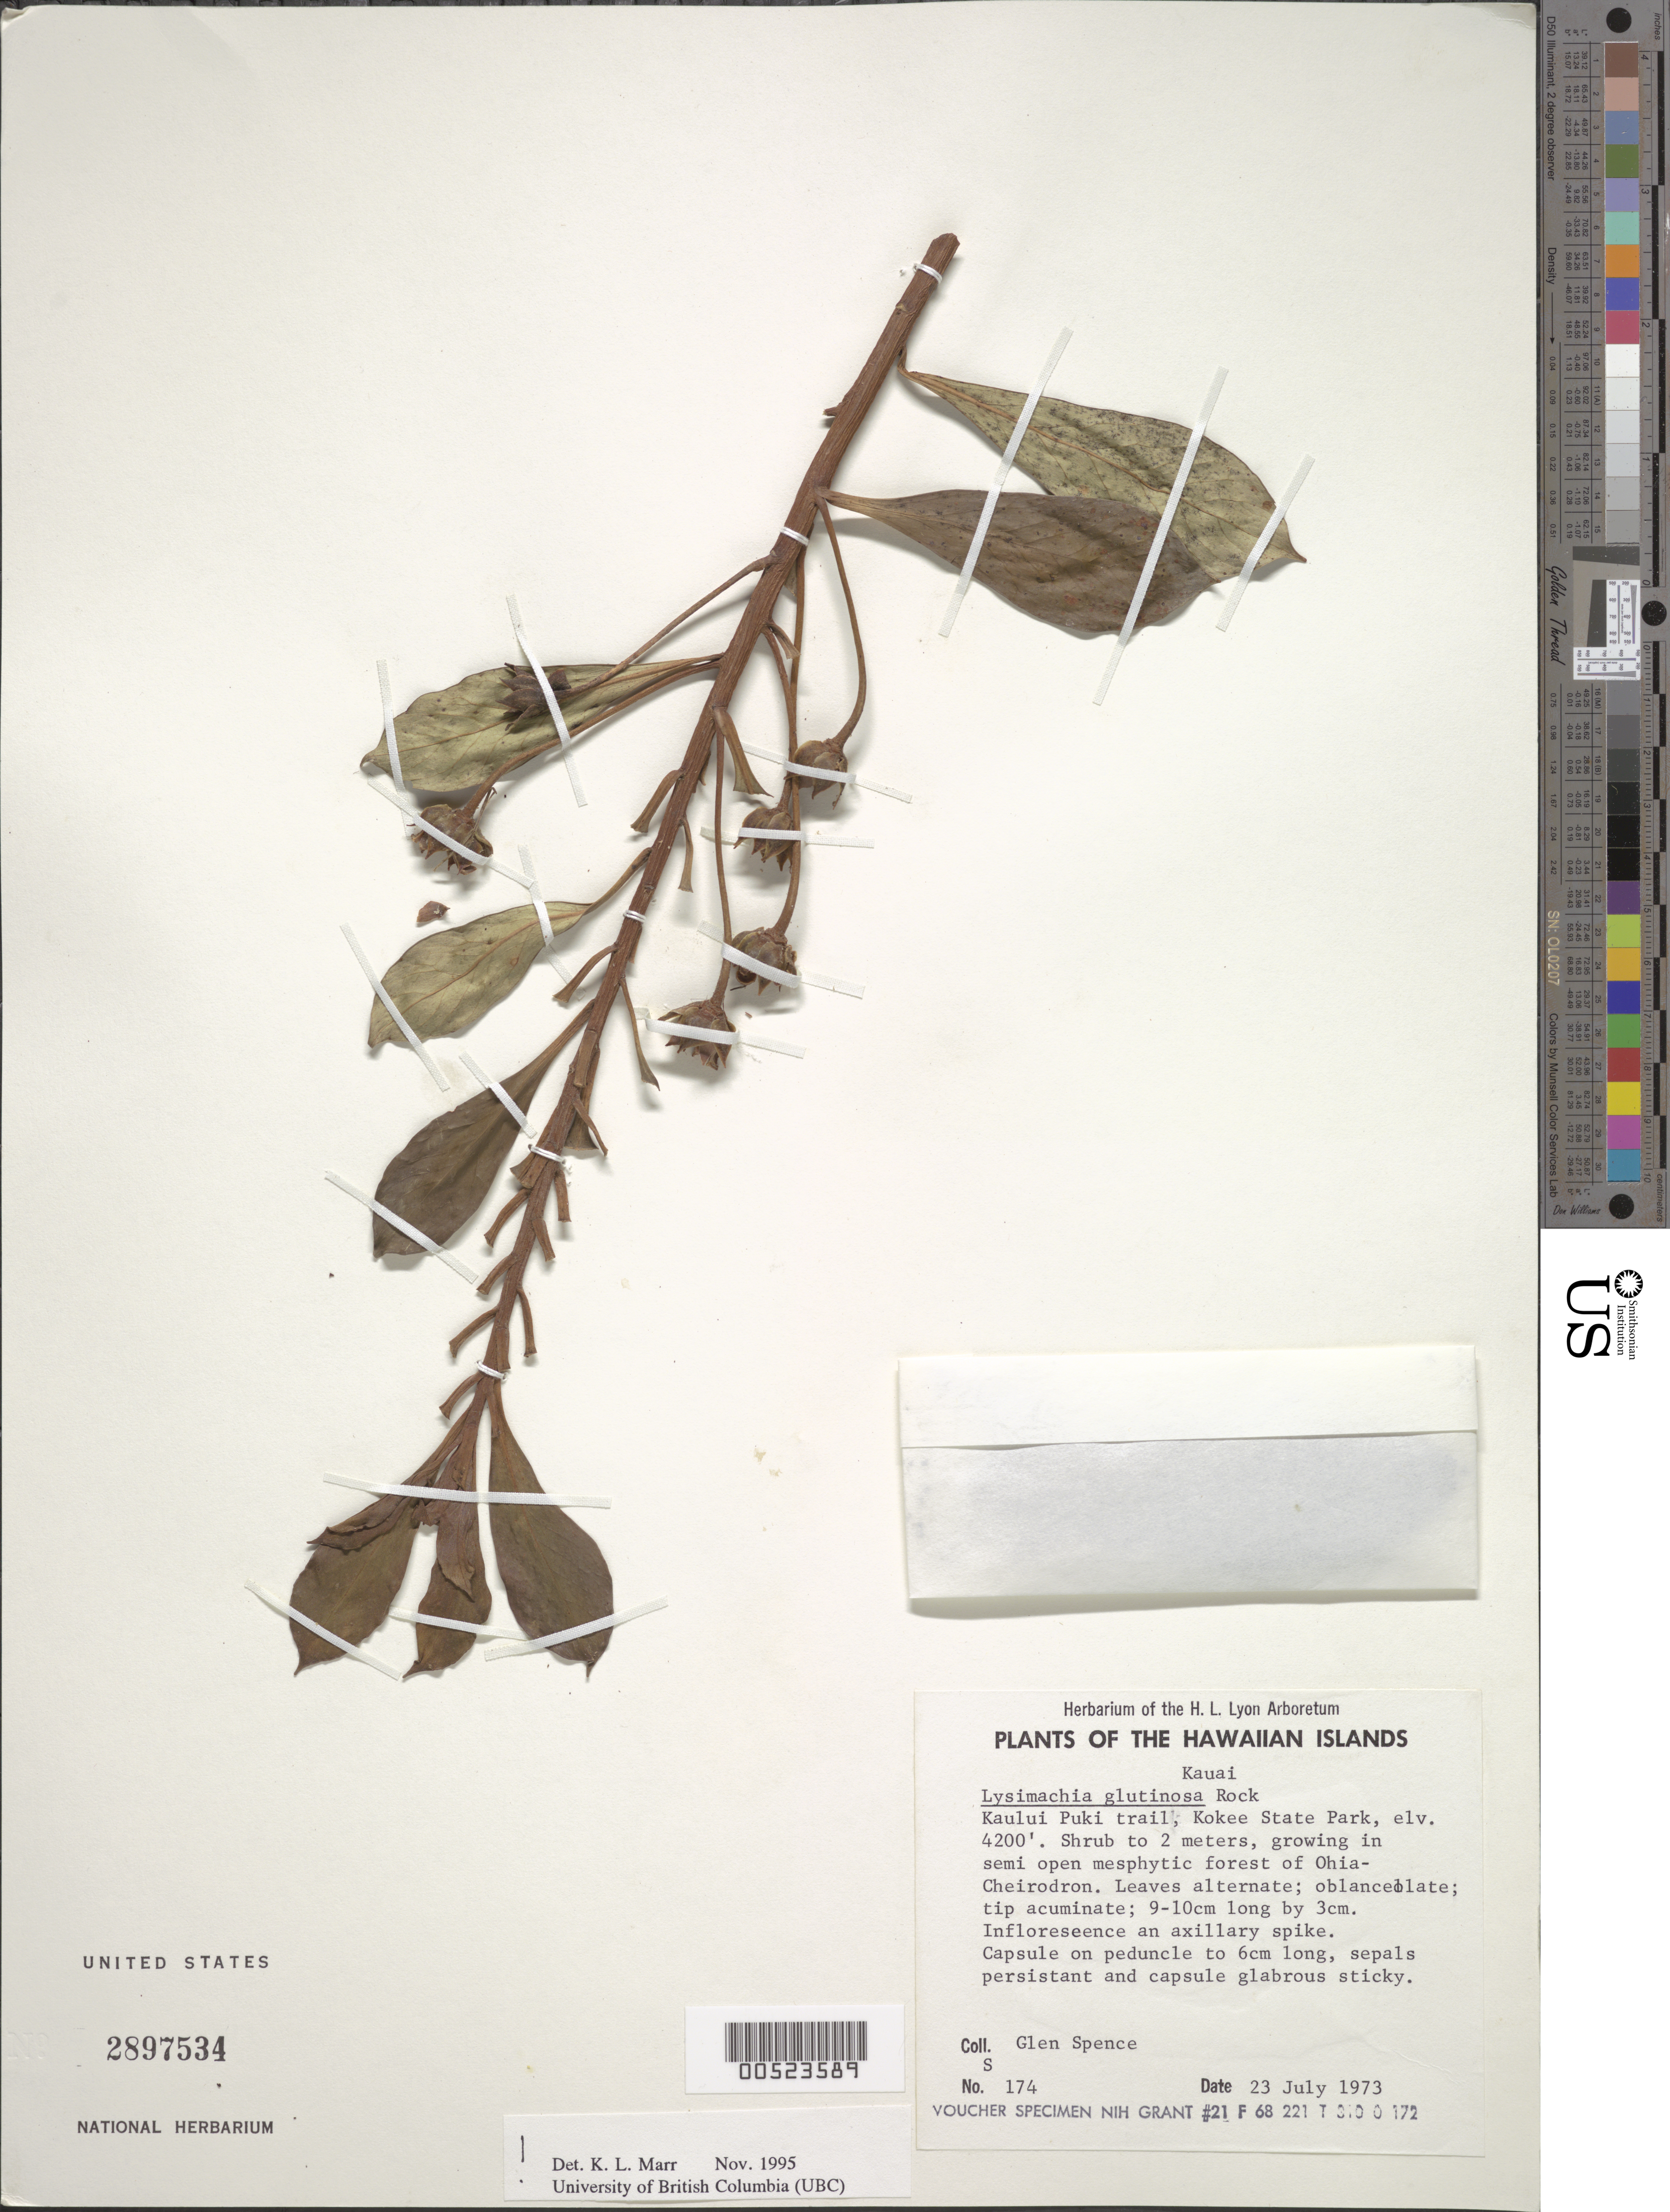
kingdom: Plantae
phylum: Tracheophyta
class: Magnoliopsida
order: Ericales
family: Primulaceae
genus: Lysimachia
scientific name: Lysimachia glutinosa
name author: Rock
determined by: Marr, K. L.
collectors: G. Spence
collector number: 174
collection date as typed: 23 Jul 1973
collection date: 1973-07-23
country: United States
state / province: Hawaii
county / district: Kauai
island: Kaua'i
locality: Kaului Puki Trail, Kokee State Park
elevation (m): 1280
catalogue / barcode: US 2897534